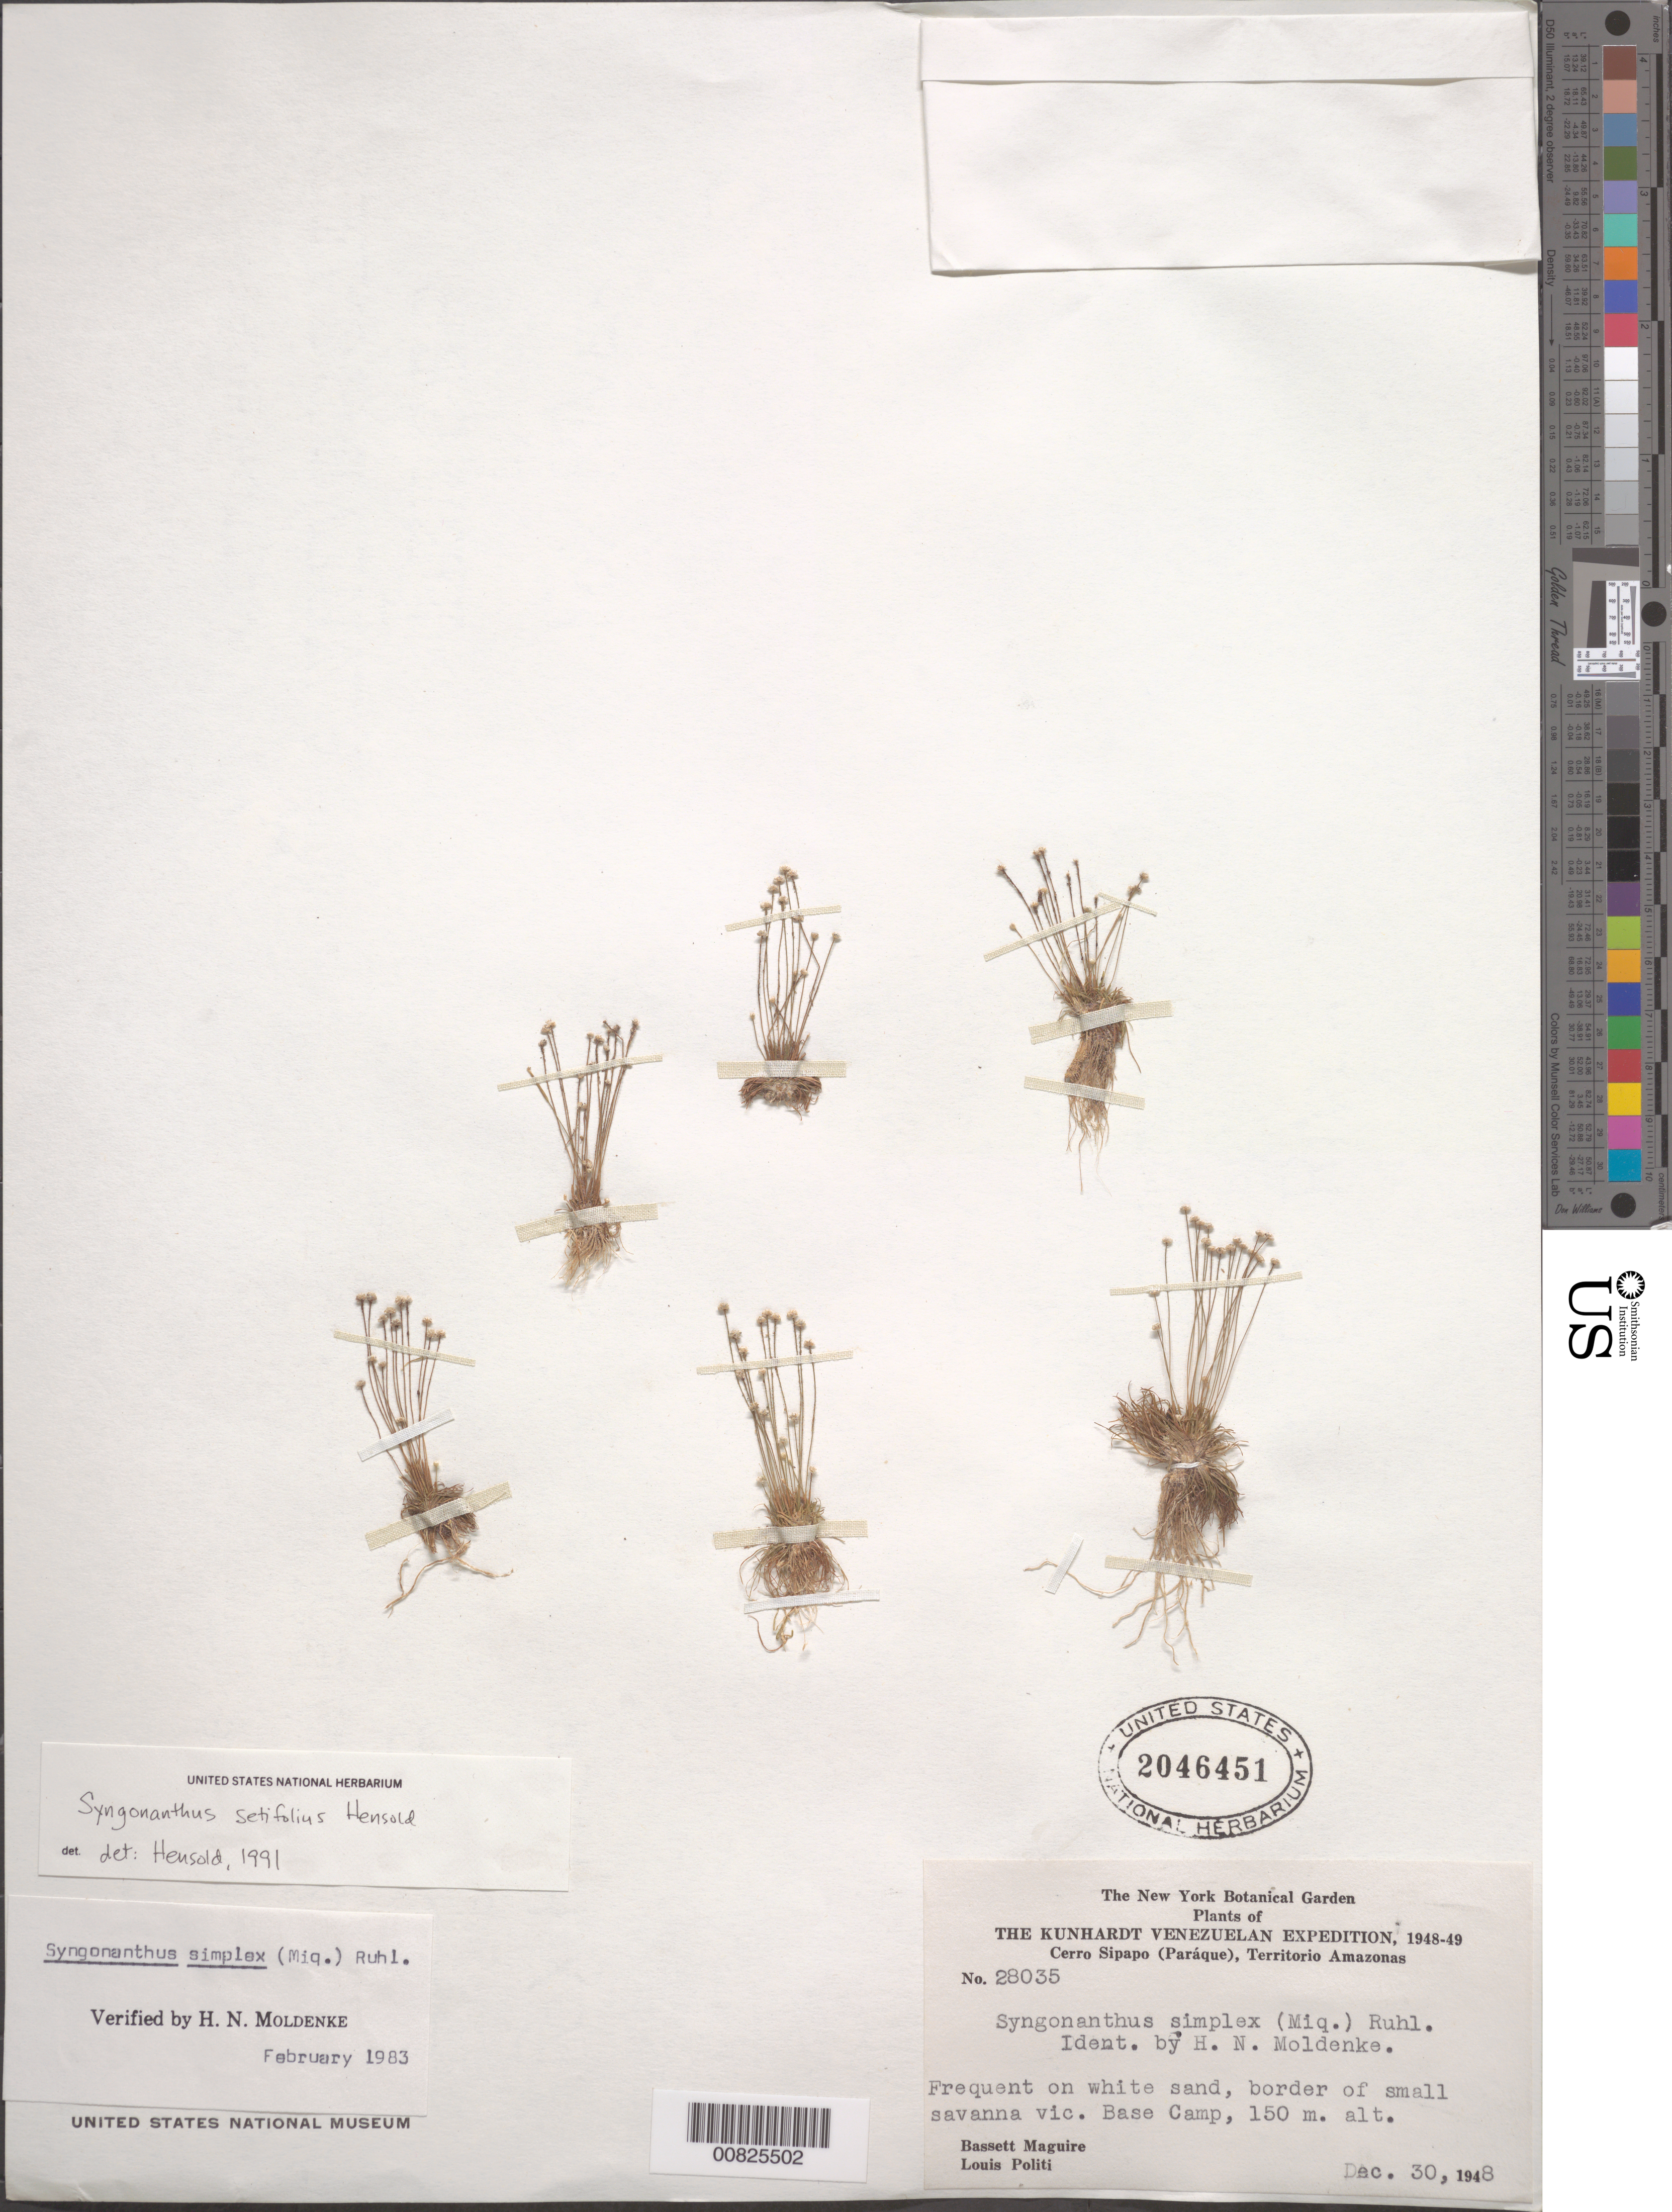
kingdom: Plantae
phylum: Tracheophyta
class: Liliopsida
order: Poales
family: Eriocaulaceae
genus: Syngonanthus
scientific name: Syngonanthus setifolius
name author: Hensold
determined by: Hensold, N.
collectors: B. Maguire & L. Politi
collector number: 28035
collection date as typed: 30-Dec-48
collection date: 1948-12-30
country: Venezuela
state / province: Amazonas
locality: Cerro Sipapo (Paráque), Base Camp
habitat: Border of small savanna, on white sand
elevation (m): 150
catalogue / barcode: US 2046451